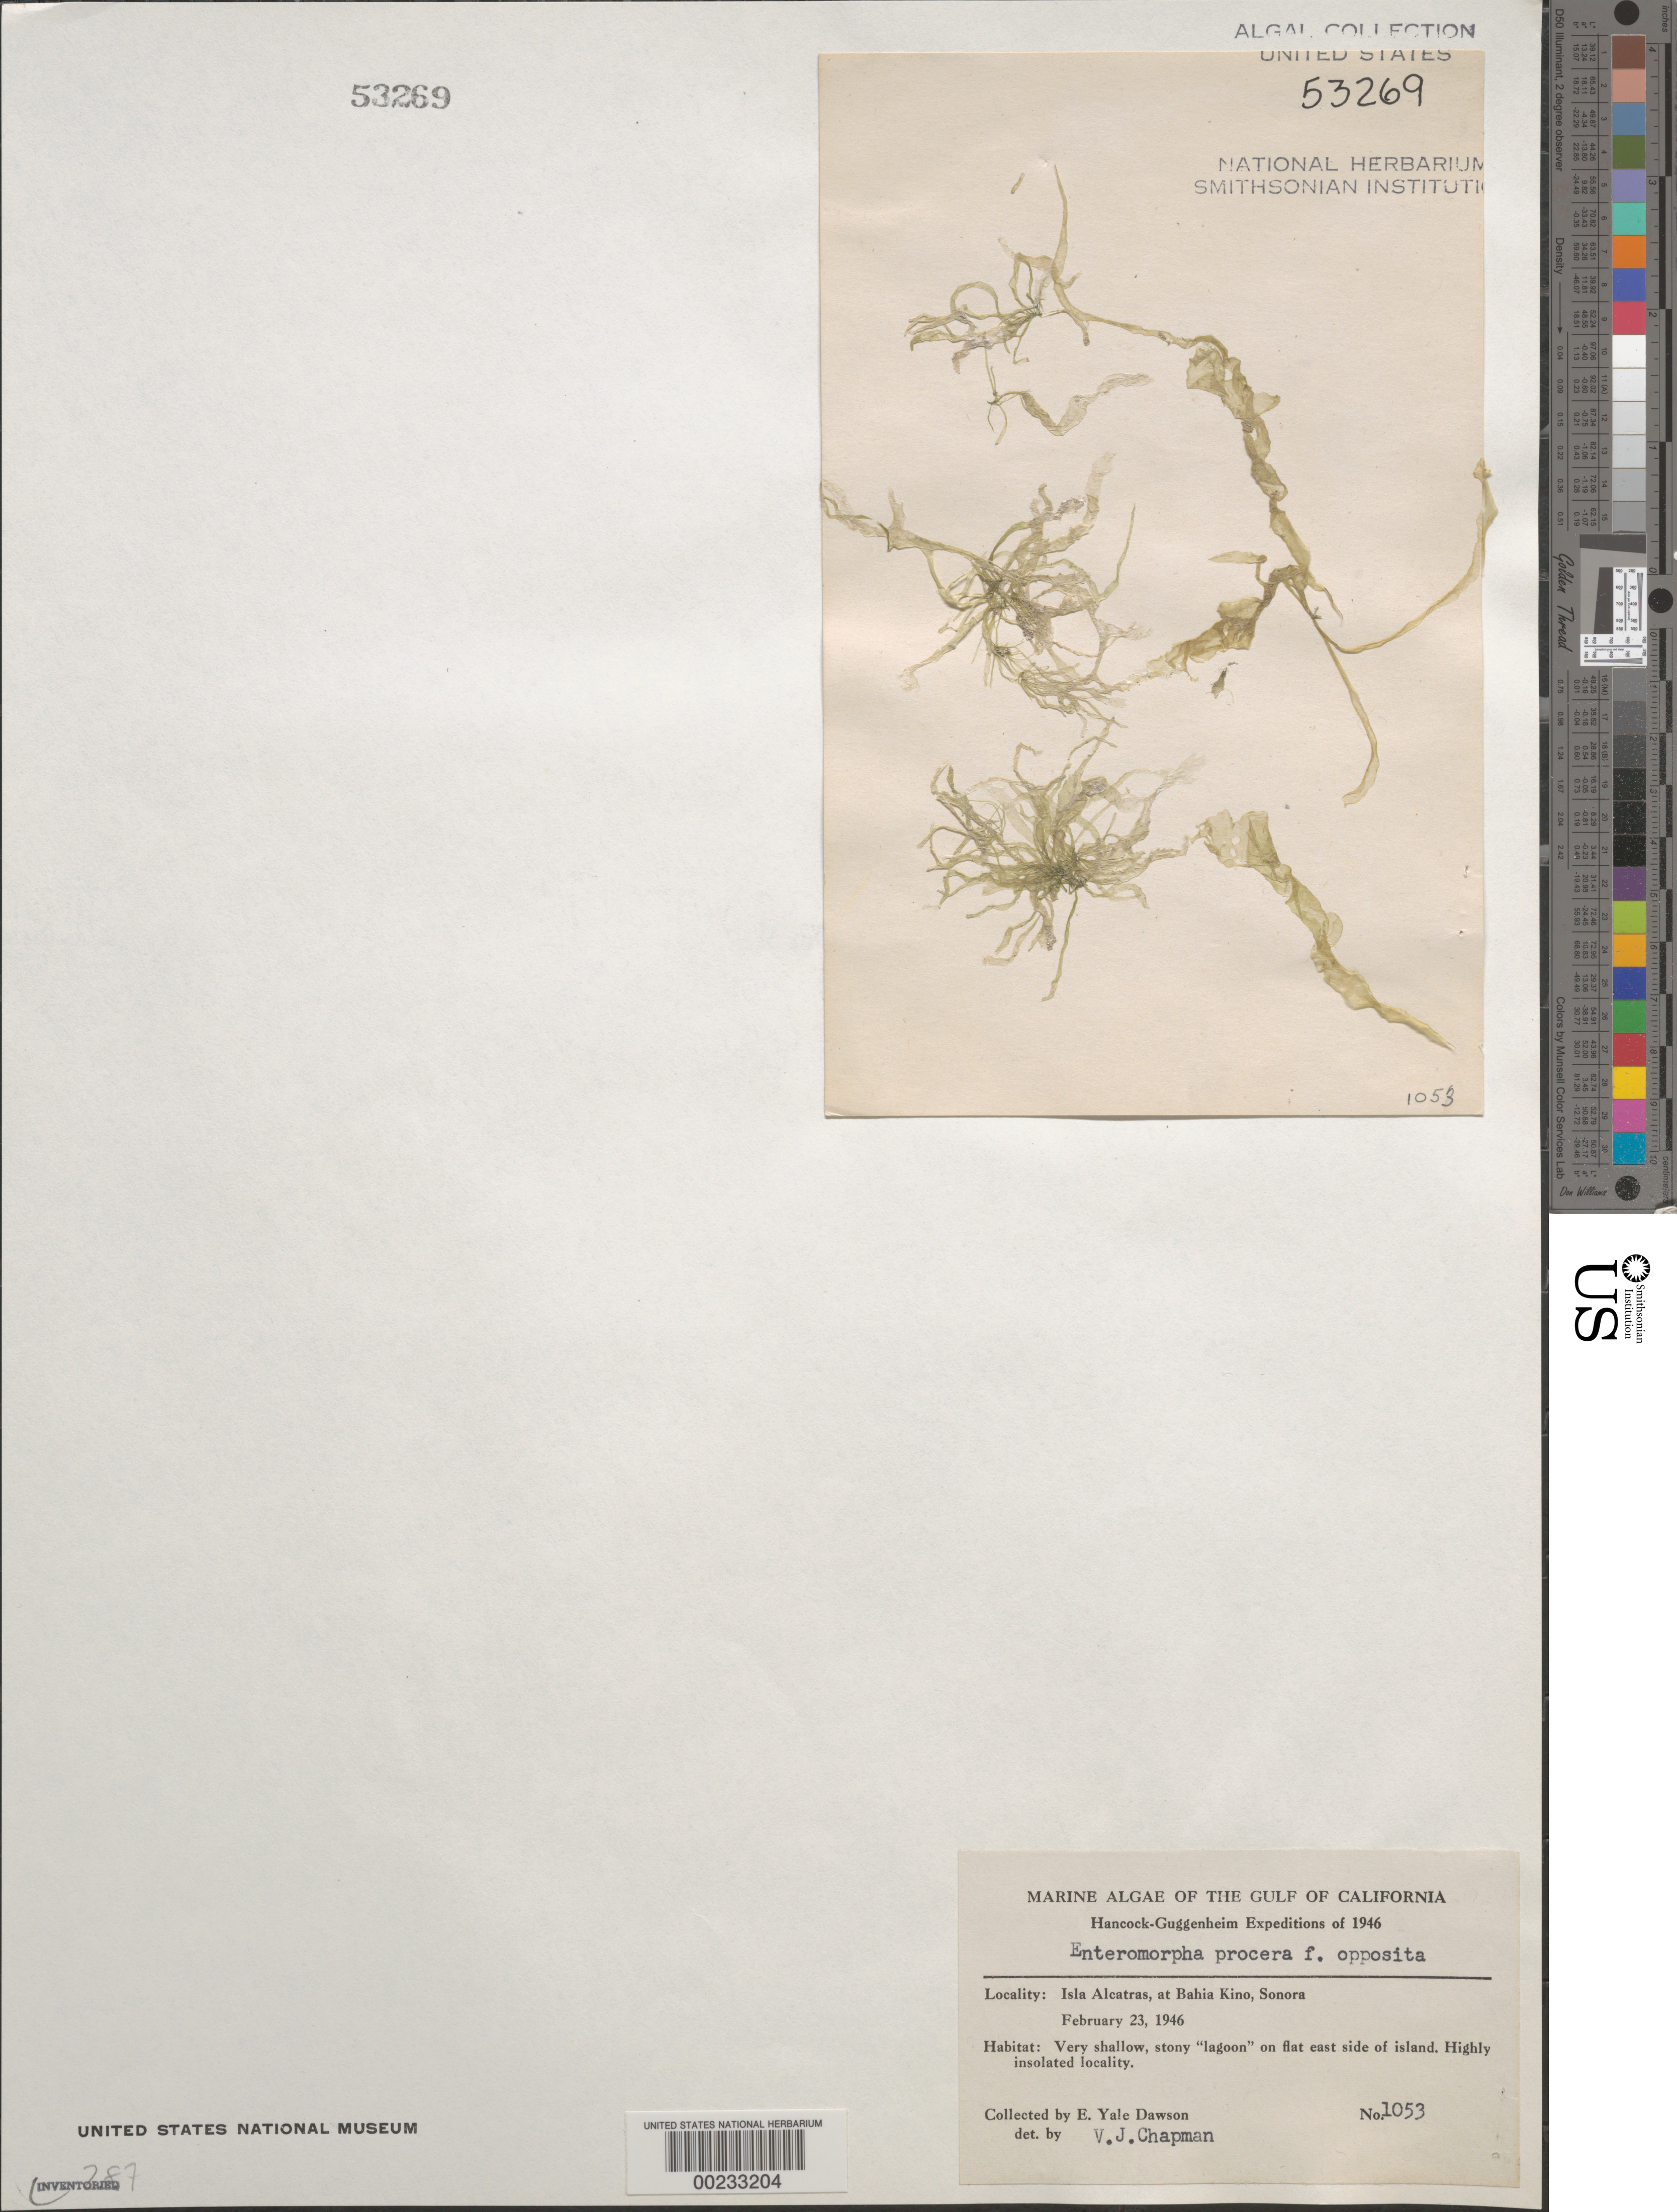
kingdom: Plantae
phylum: Chlorophyta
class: Ulvophyceae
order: Ulvales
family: Ulvaceae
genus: Ulva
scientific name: Ulva prolifera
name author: O.F. Müller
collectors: E. Y. Dawson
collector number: EYD 1053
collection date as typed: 23 Feb 1946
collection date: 1946-02-23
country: Mexico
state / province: Sonora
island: Isla Alcatras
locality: Bahia Kino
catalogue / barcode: US 53269